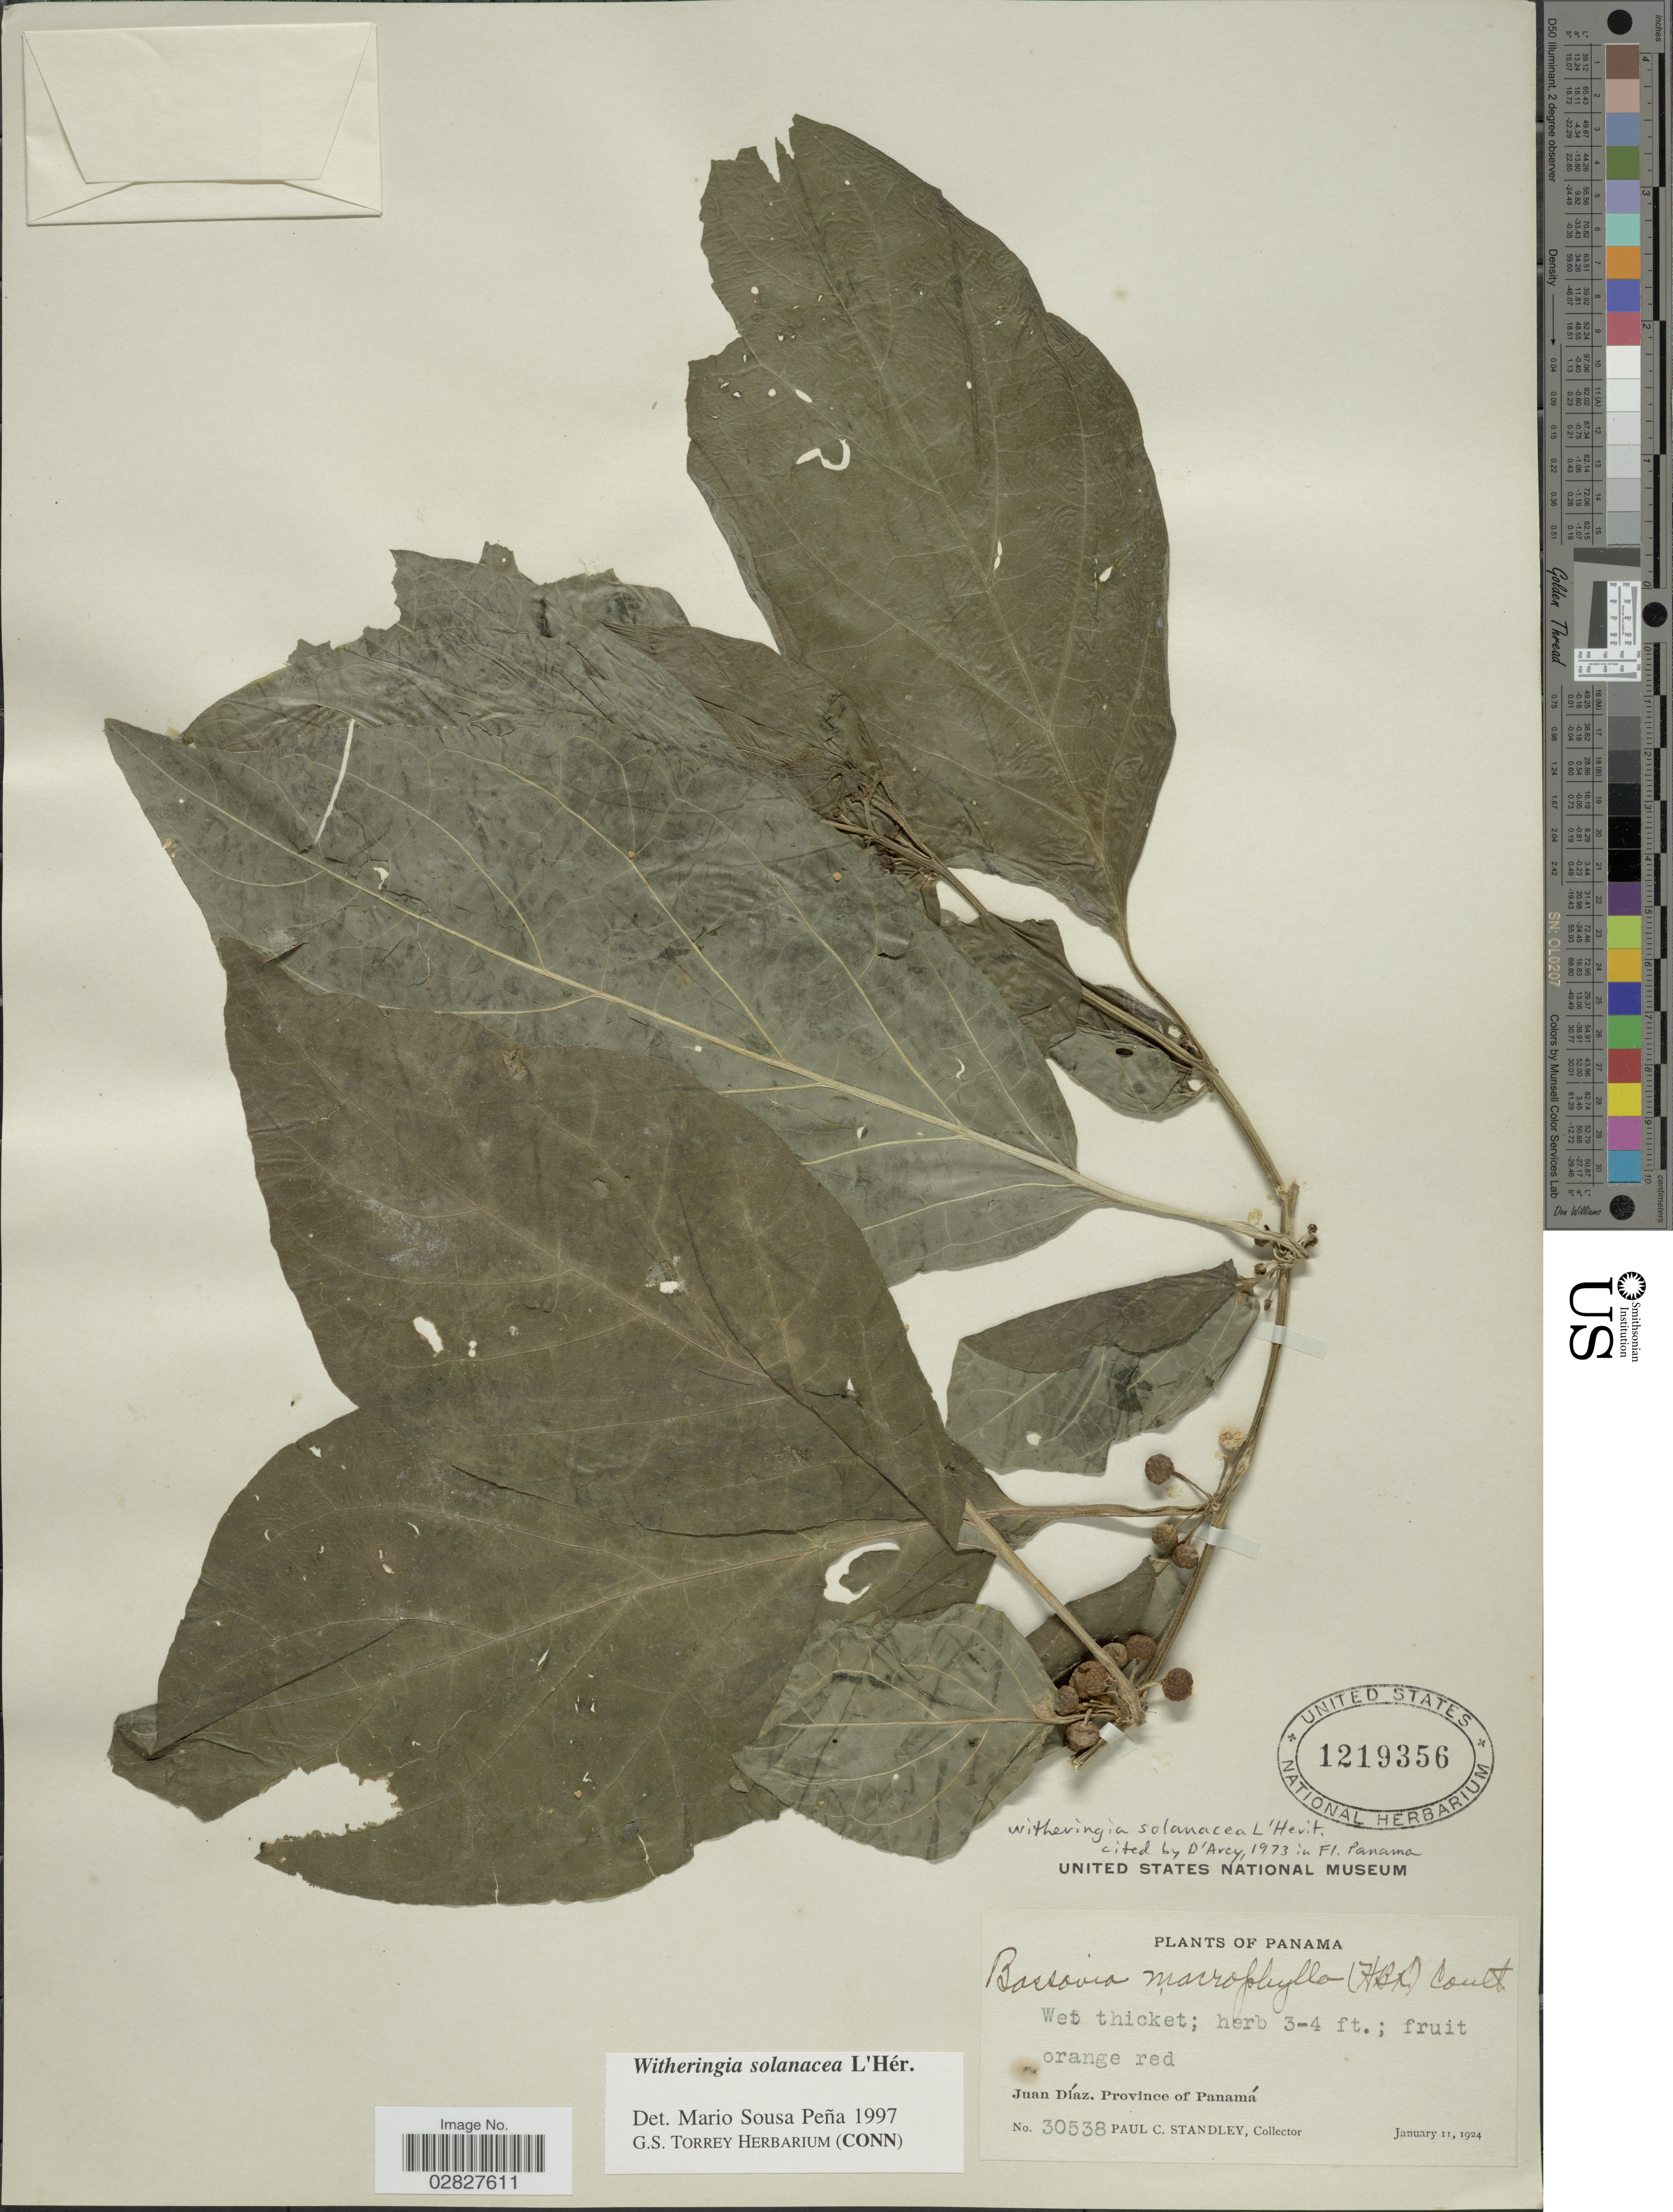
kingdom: Plantae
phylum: Tracheophyta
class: Magnoliopsida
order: Solanales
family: Solanaceae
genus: Witheringia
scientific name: Witheringia solanacea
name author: L'Hér.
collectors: P. C. Standley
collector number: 30538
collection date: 1924-01-11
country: Panama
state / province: Panamá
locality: Juan Díaz.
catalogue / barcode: US 1219356